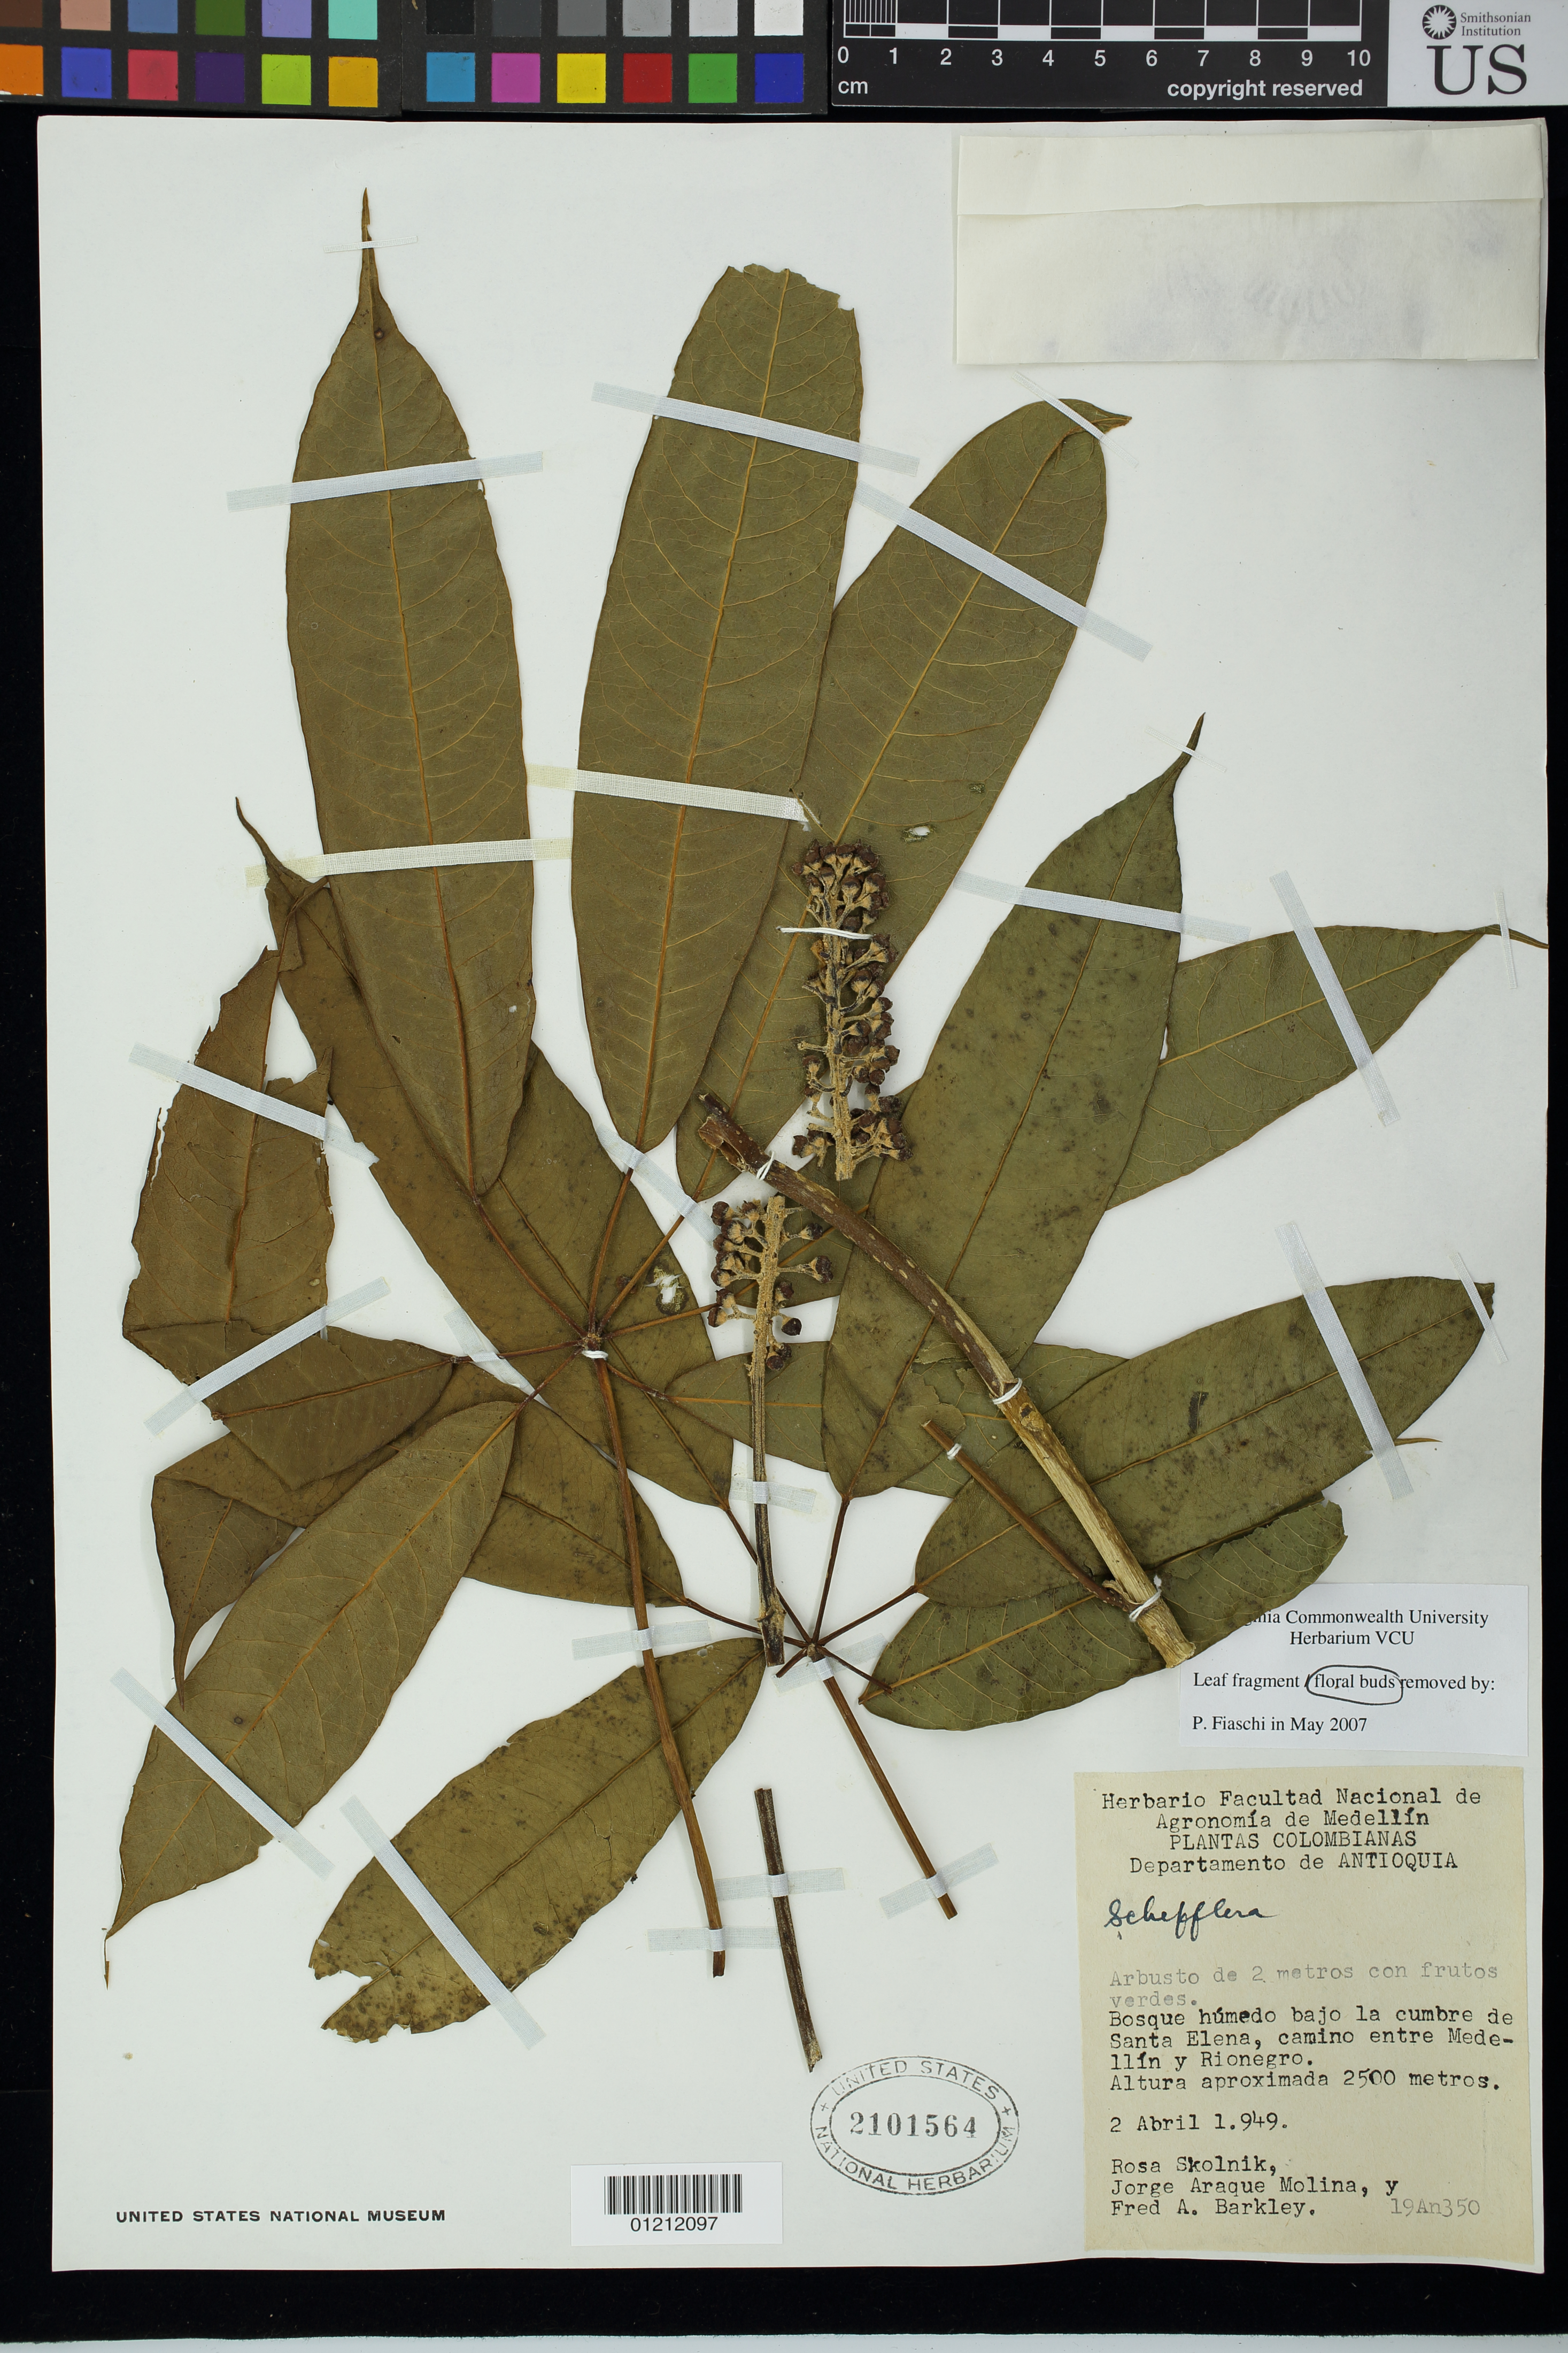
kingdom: Plantae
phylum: Tracheophyta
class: Magnoliopsida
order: Apiales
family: Araliaceae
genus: Schefflera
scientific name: Schefflera sp.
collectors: R. Skolnik, J. Araque Molina & F. A. Barkley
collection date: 1949-04-02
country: Colombia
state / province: Antioquia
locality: Santa Elena, camino entre Medellin a Rionegro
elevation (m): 2500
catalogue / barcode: US 2101564